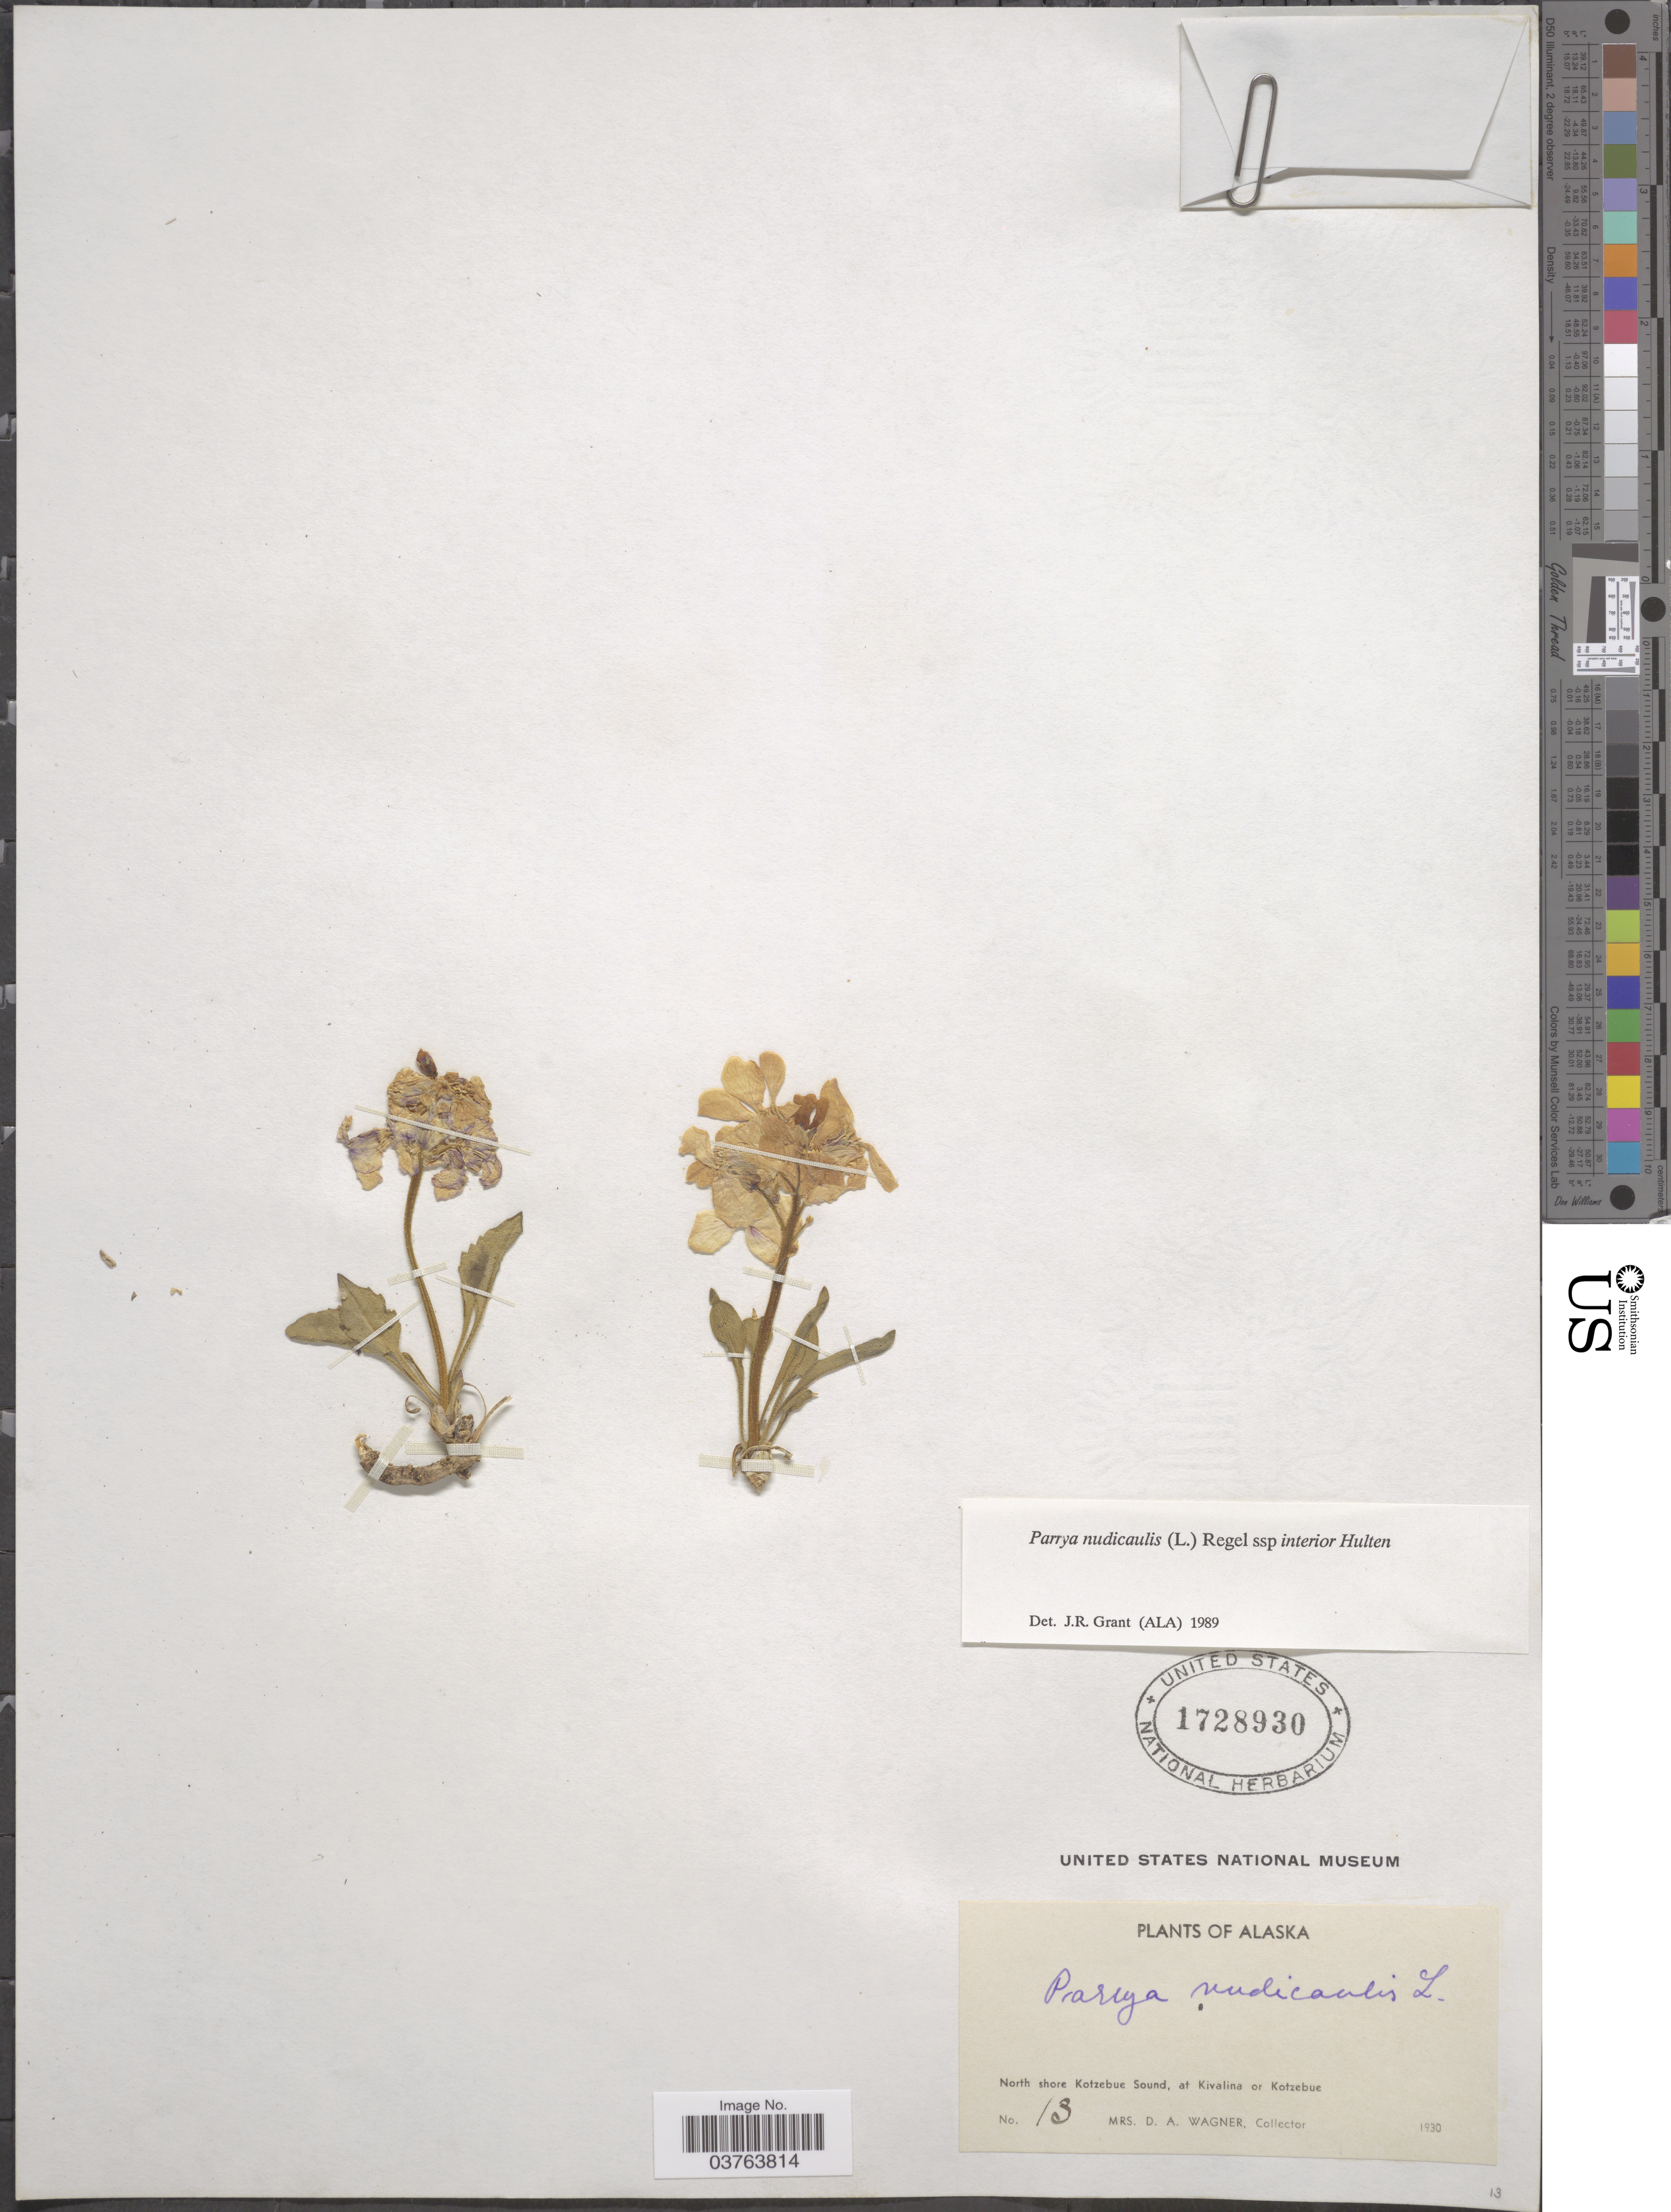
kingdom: Plantae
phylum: Tracheophyta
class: Magnoliopsida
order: Brassicales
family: Brassicaceae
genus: Parrya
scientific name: Parrya nudicaulis subsp. interior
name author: Hultén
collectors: D. Wagner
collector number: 13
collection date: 1930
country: United States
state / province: Alaska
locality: North shore Kotzebue Sound, at Kivalina or Kotzebue.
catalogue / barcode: US 1728930